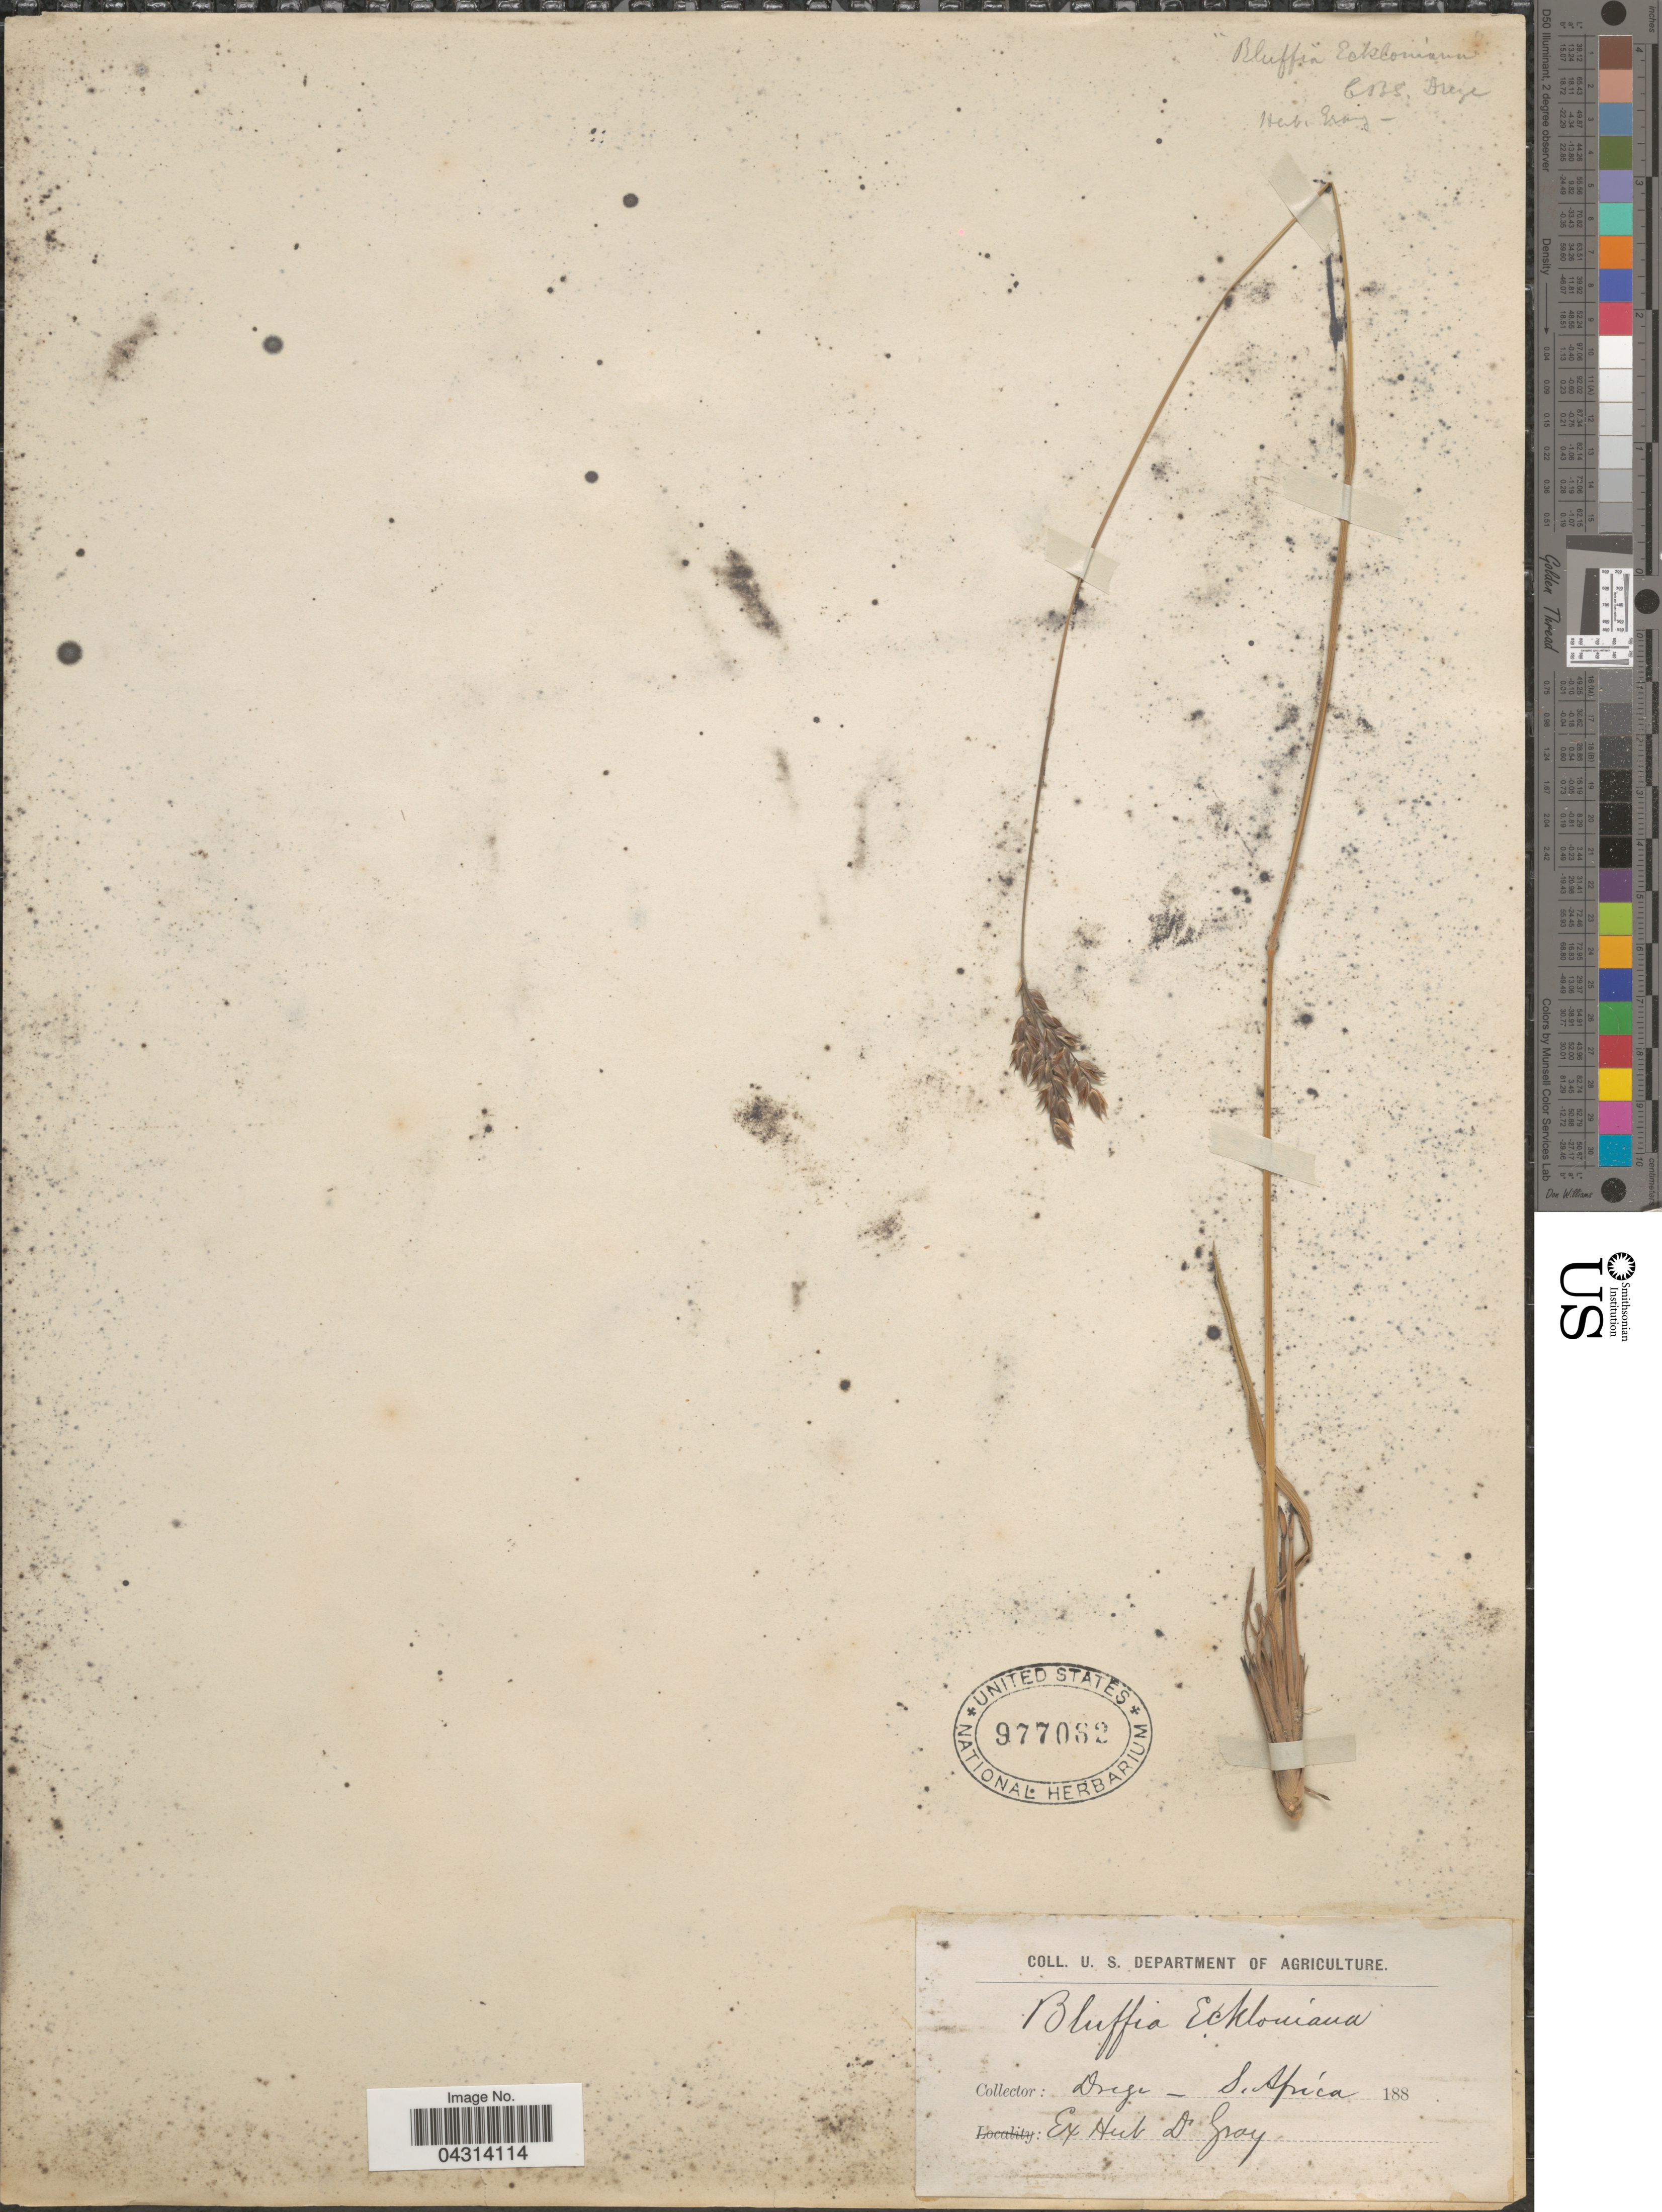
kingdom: Plantae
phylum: Tracheophyta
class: Liliopsida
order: Poales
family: Poaceae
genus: Alloteropsis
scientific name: Alloteropsis semialata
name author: (R. Br.) Hitchc.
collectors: ex herb. Gray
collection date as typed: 188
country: South Africa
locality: Dreze [interpreted].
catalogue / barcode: US 977062